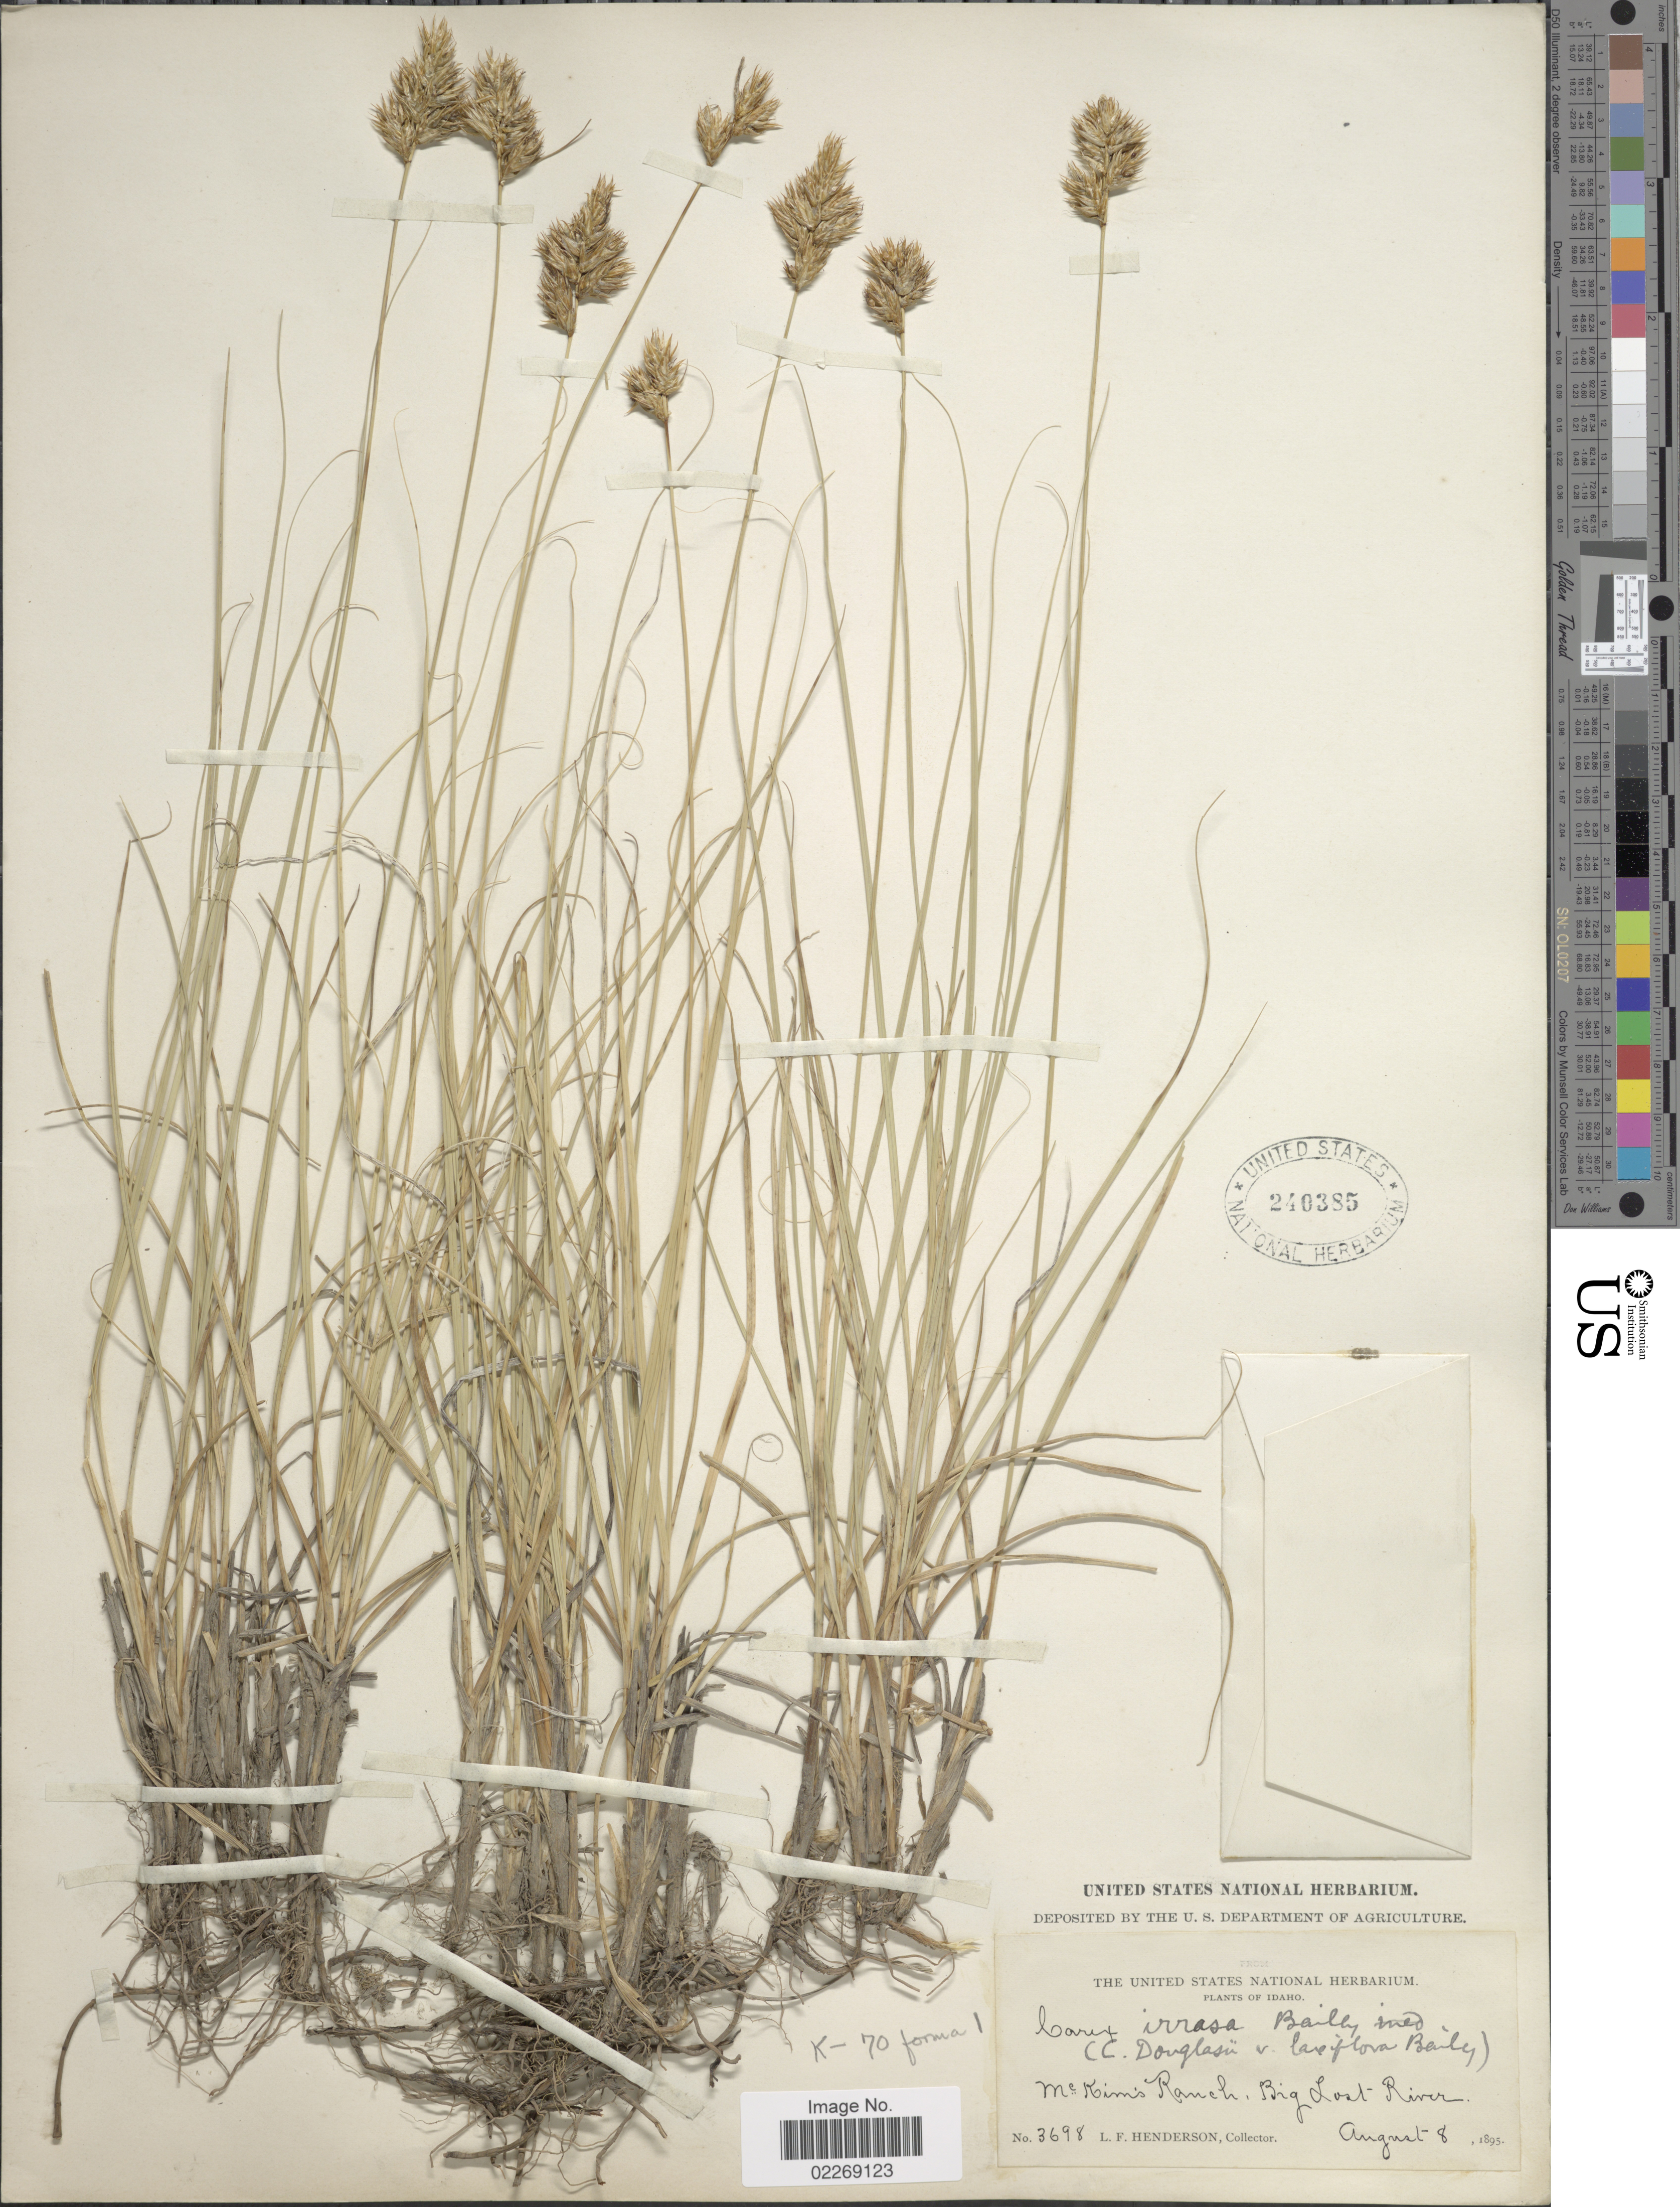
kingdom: Plantae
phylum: Tracheophyta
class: Liliopsida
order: Poales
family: Cyperaceae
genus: Carex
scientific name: Carex douglasii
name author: Boott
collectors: L. Henderson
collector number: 3698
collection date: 1895-08-08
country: United States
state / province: Idaho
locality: McKim's Ranch, Big Lost River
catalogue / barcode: US 240385